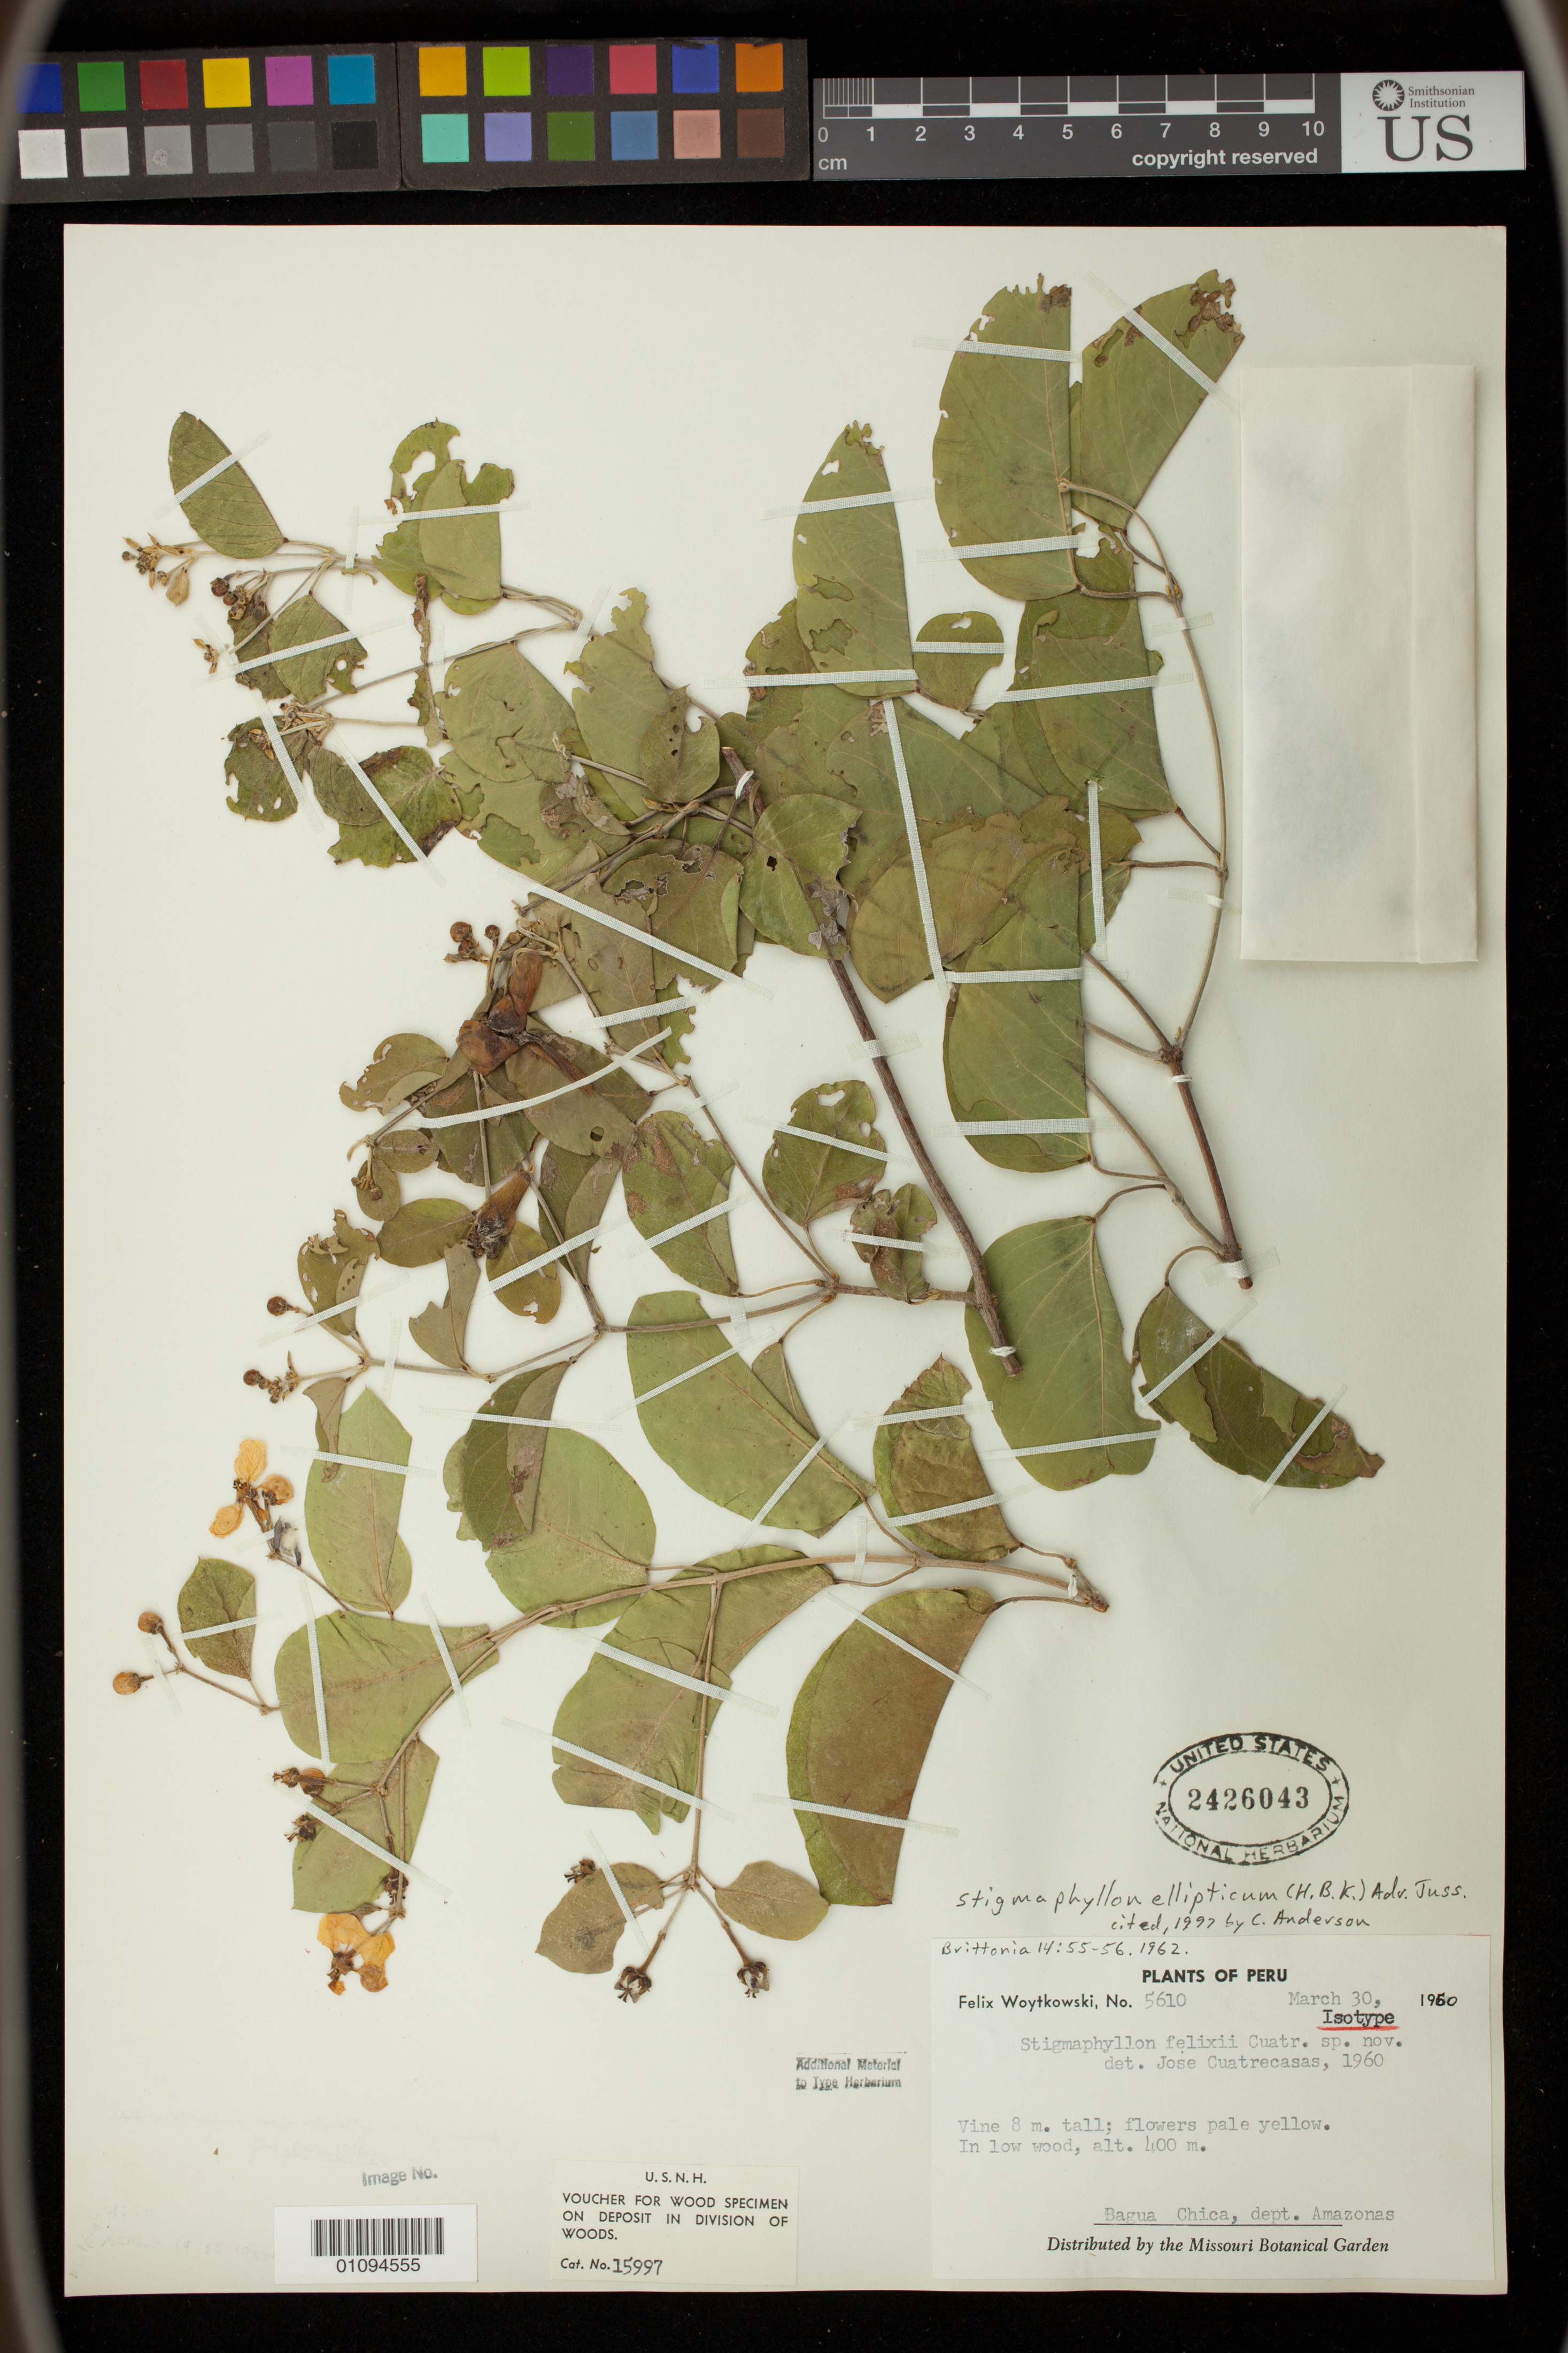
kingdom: Plantae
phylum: Tracheophyta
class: Magnoliopsida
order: Malpighiales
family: Malpighiaceae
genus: Stigmaphyllon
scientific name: Stigmaphyllon felixii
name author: Cuatrec.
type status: Isotype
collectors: F. Woytkowski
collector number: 5610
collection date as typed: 30 Mar 1960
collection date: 1960-03-30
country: Peru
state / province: Amazonas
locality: Bagua Chica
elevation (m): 400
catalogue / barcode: US 2426043